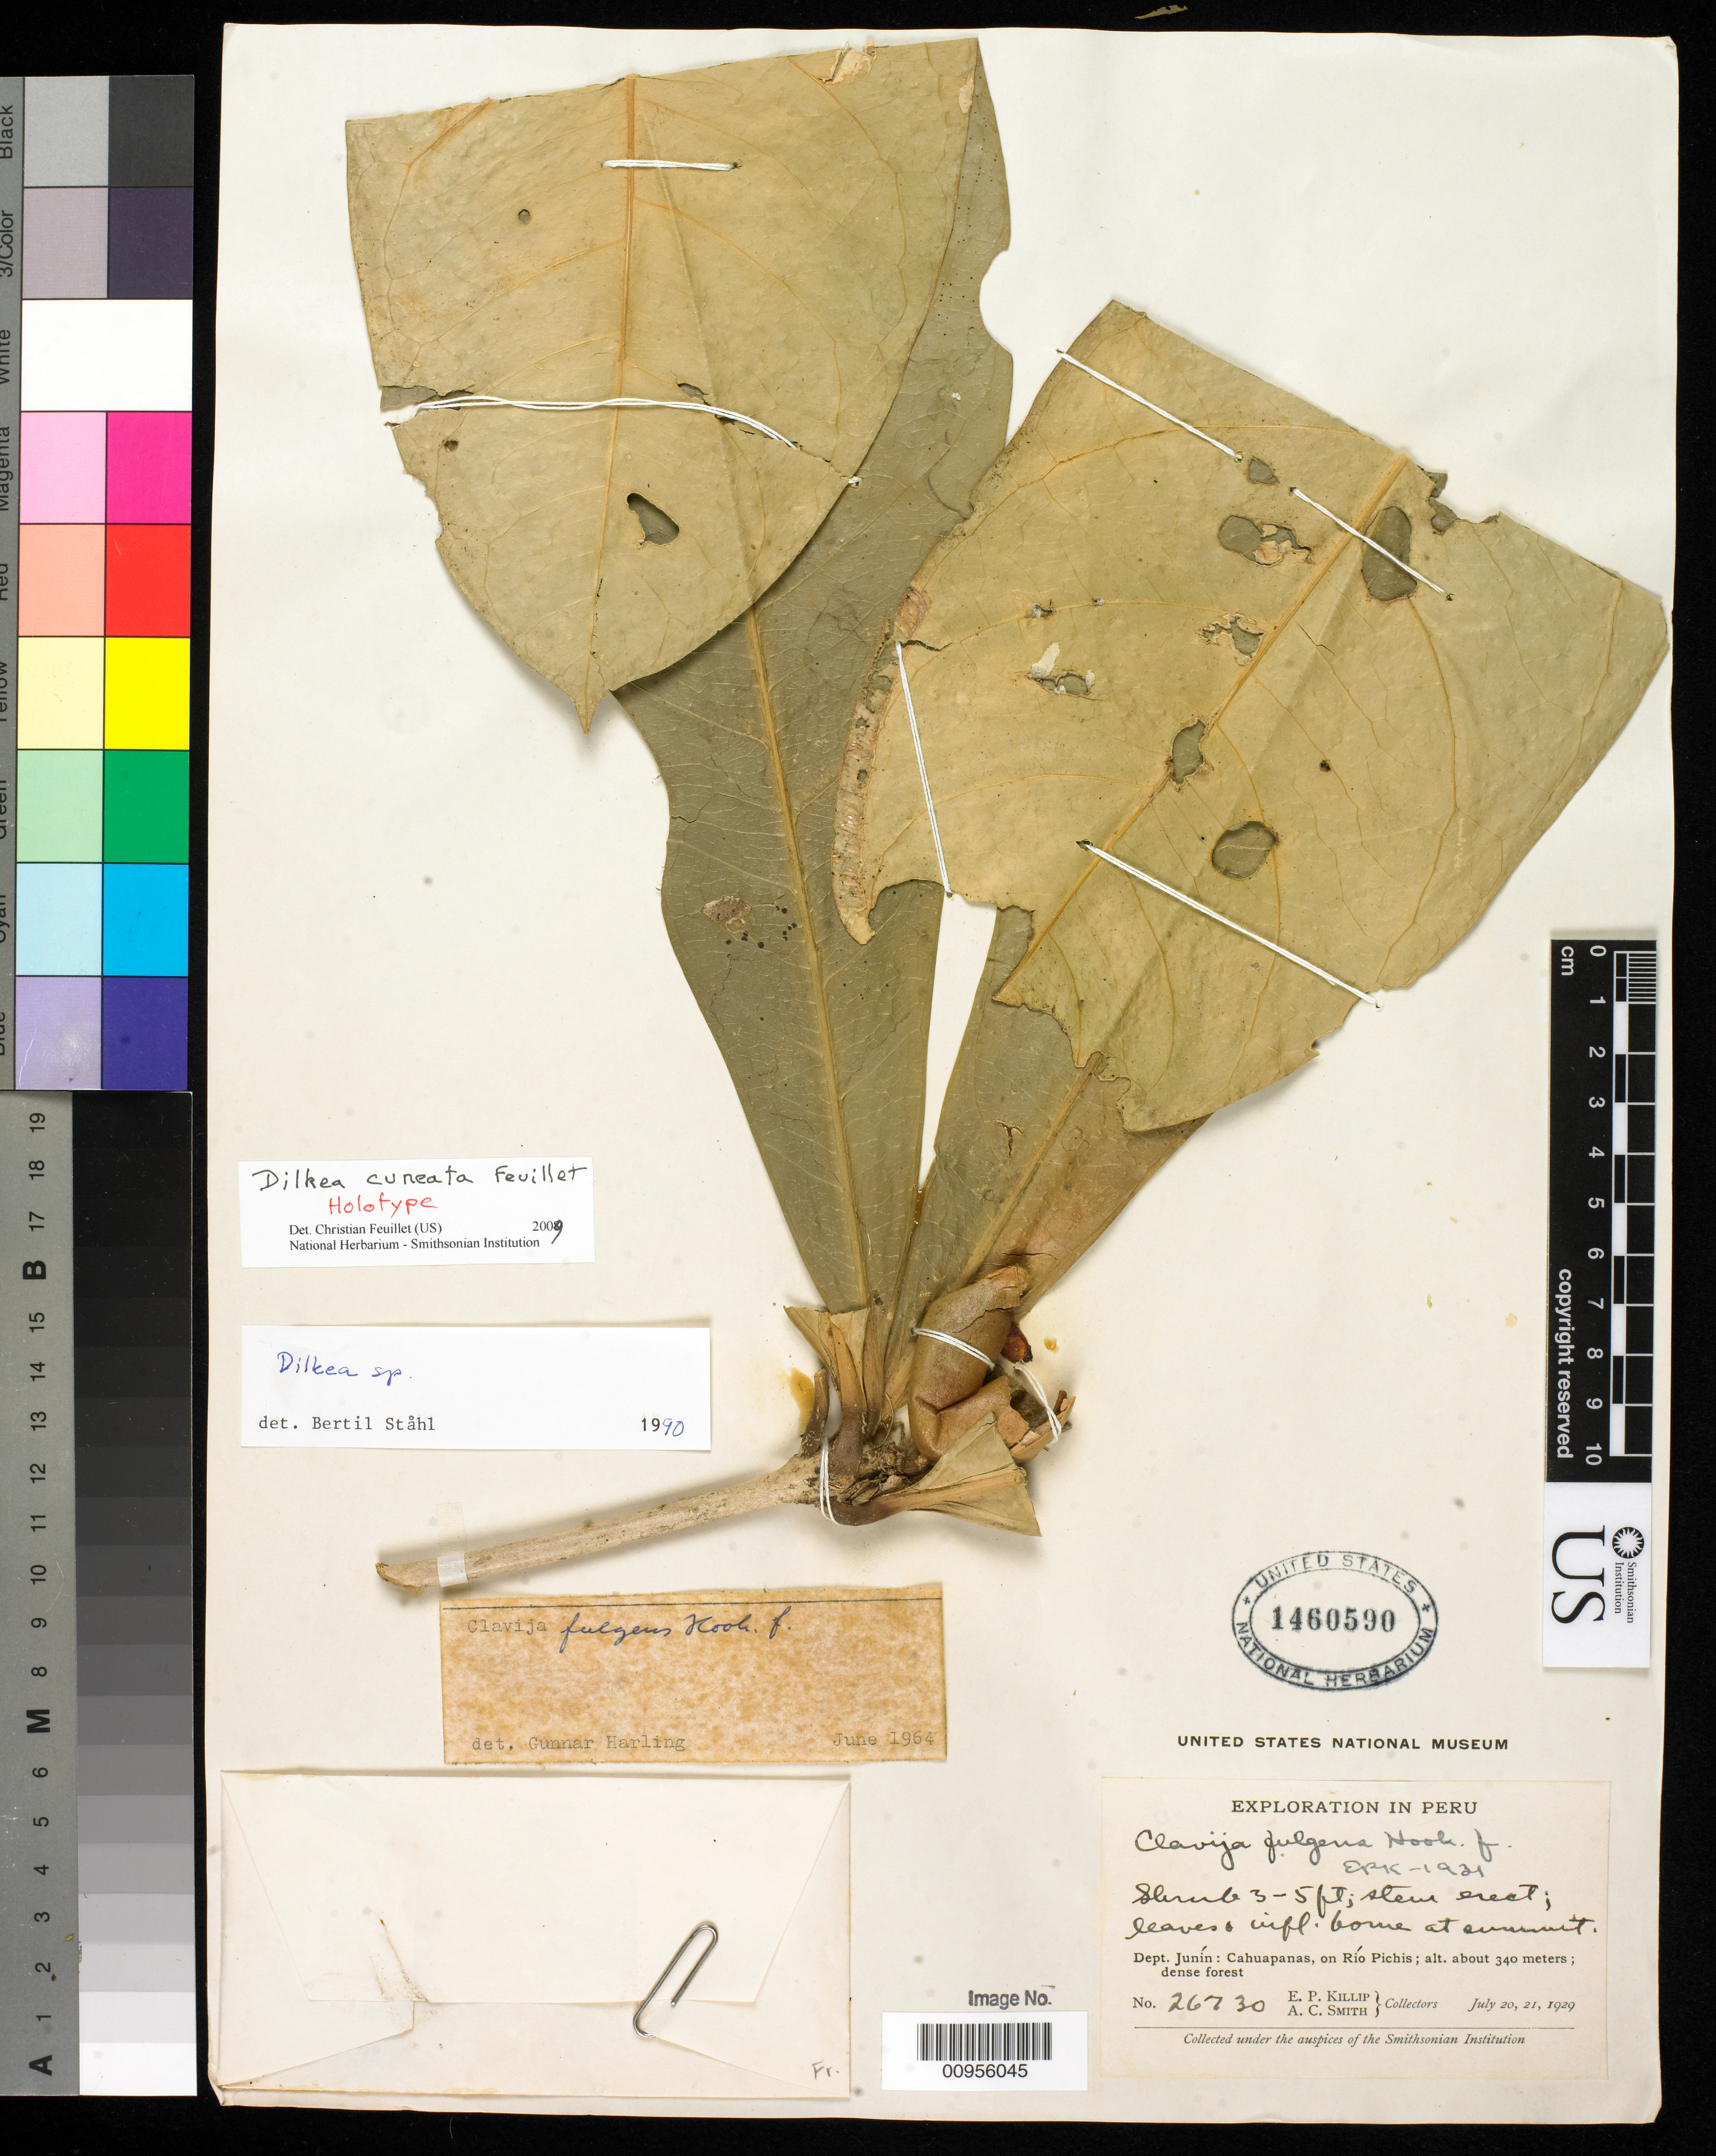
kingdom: Plantae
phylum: Tracheophyta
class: Magnoliopsida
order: Malpighiales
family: Passifloraceae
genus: Dilkea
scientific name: Dilkea cuneata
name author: Feuillet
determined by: Feuillet, C.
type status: Holotype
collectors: E. P. Killip & A. C. Smith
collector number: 26730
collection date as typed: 20 Jul 1929 and 21 Jul 1929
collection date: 1929-07-20,1929-07-21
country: Peru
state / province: Junín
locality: Dept. Junín: Cahuapanas, on Río Pichis.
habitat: Dense forest.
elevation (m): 340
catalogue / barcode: US 1460590